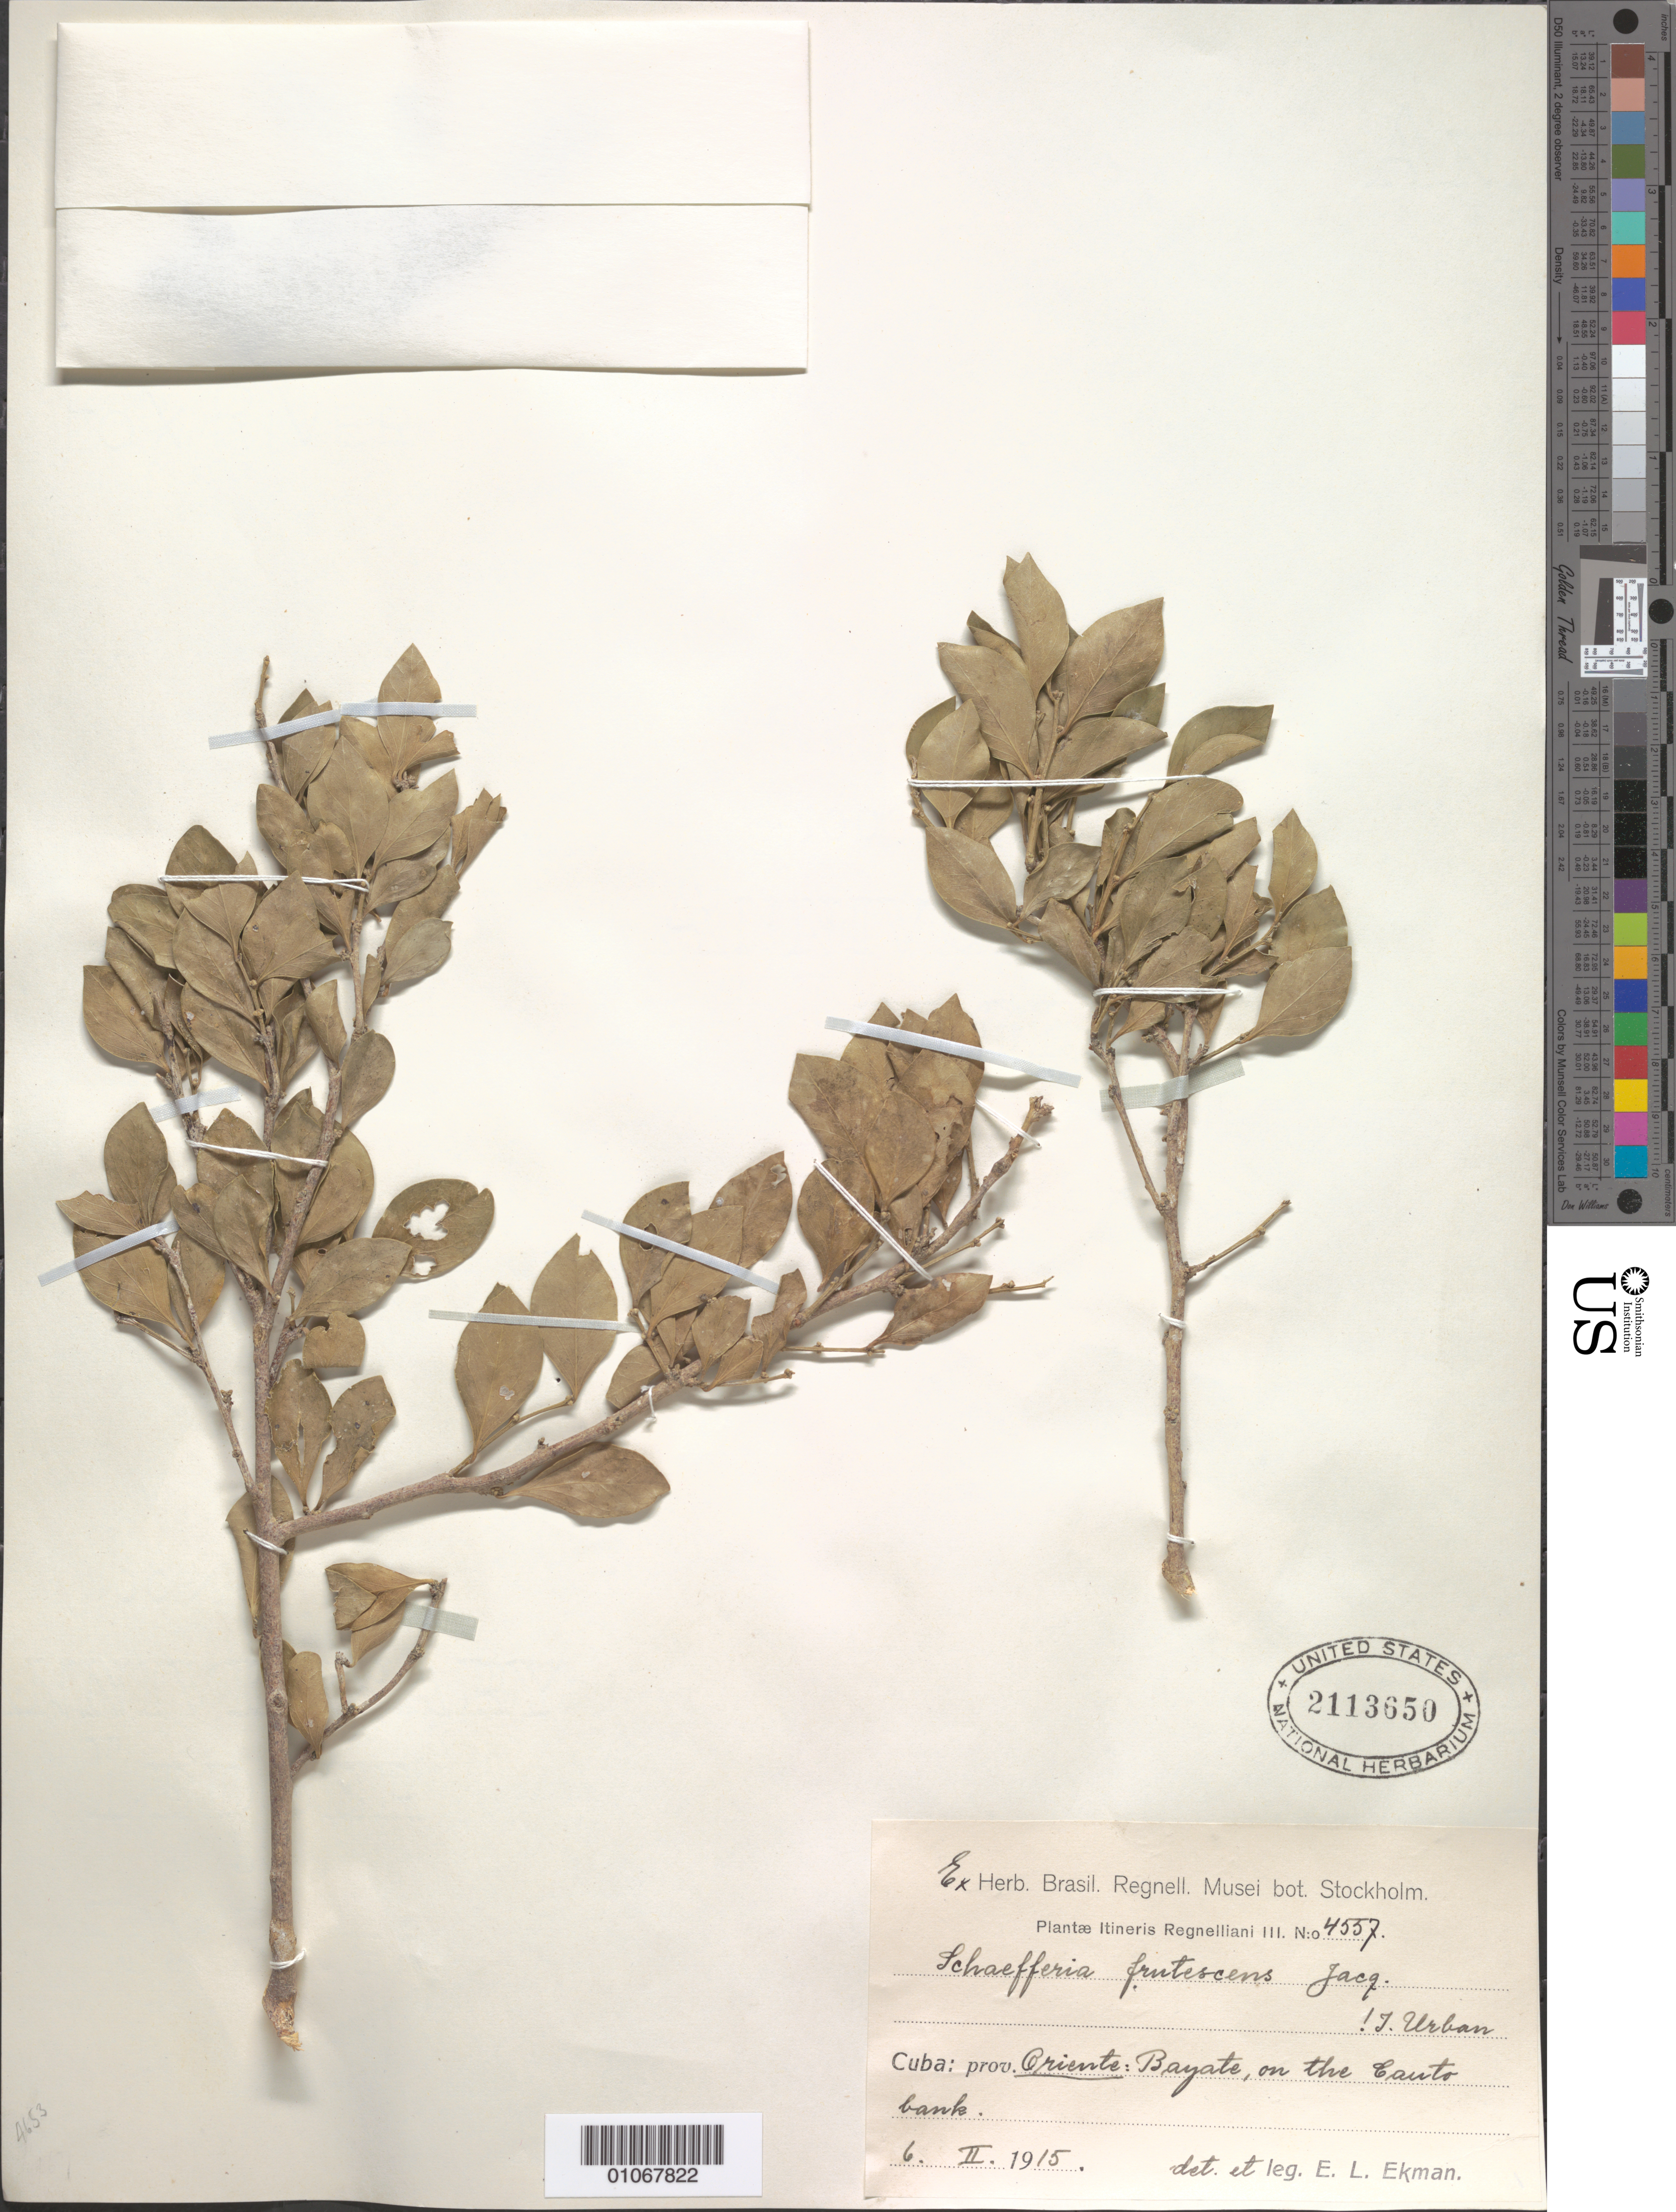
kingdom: Plantae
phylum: Tracheophyta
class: Magnoliopsida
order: Celastrales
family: Celastraceae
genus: Schaefferia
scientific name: Schaefferia frutescens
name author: Jacq.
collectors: E. L. Ekman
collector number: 4557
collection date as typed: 06 May 1915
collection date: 1915-05-06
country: Cuba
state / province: Oriente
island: Cuba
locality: Bayate, On the Canto bank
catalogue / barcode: US 2113650